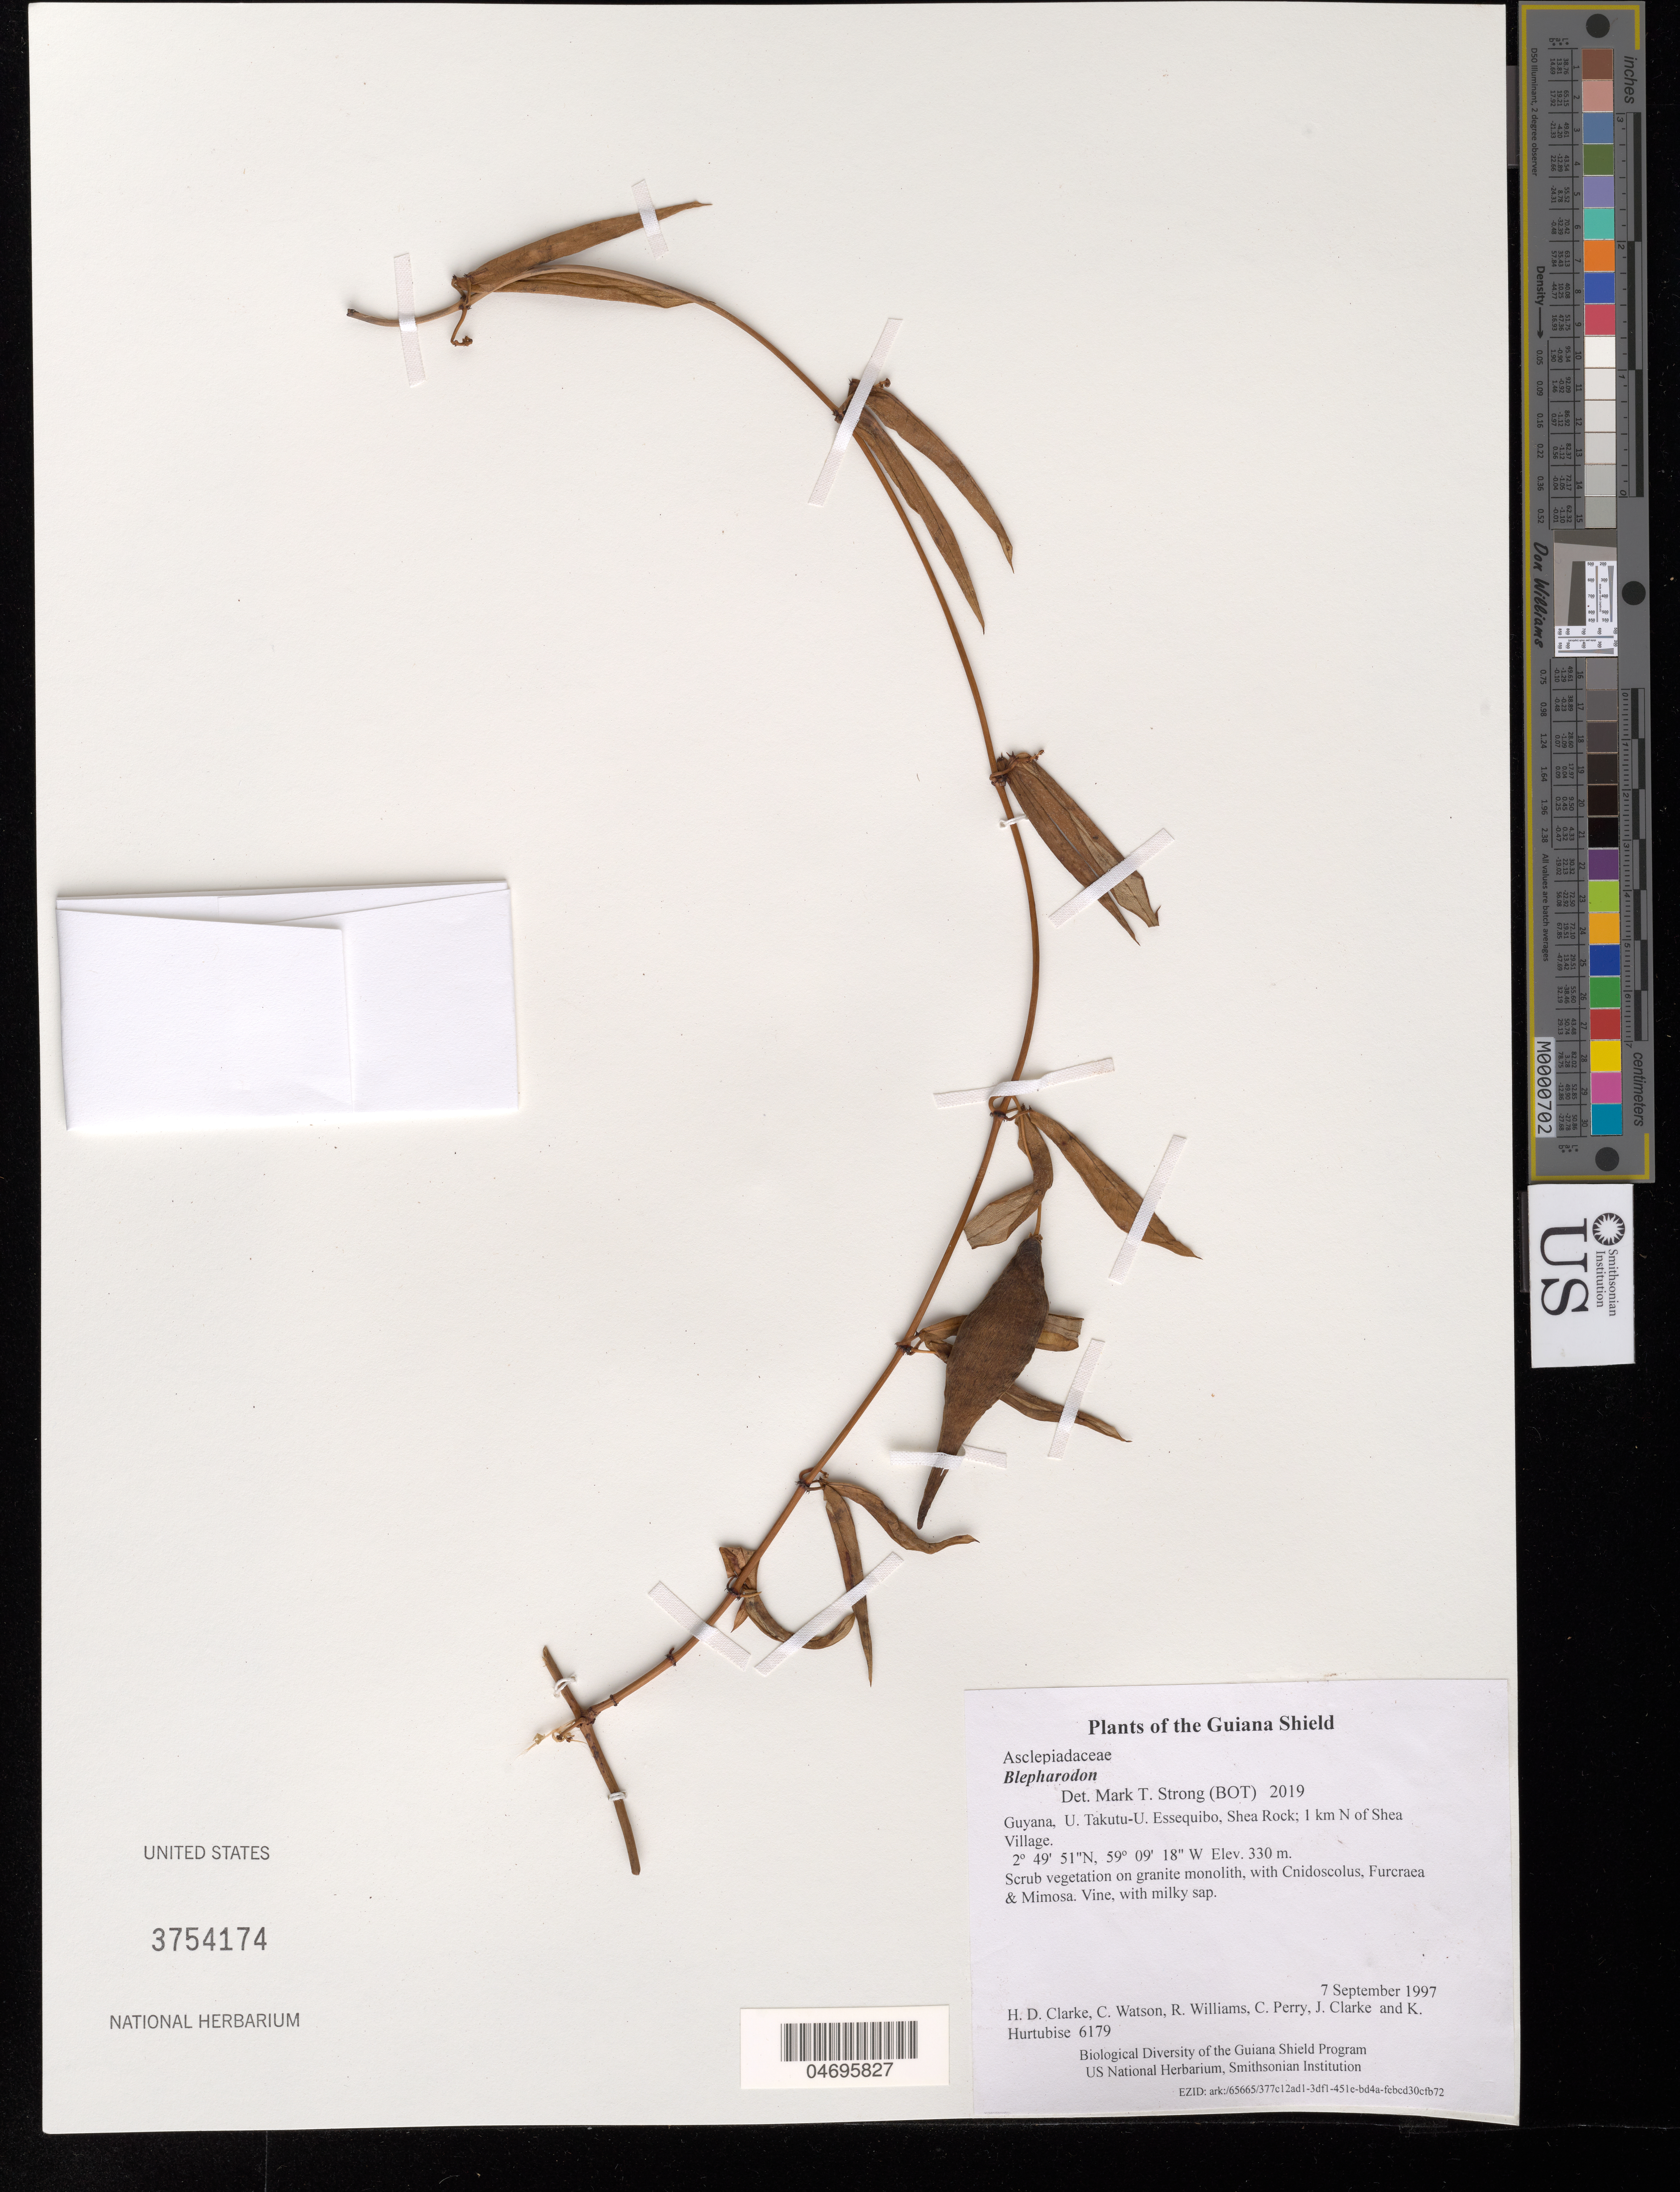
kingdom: Plantae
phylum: Tracheophyta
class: Magnoliopsida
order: Gentianales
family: Apocynaceae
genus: Blepharodon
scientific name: Blepharodon sp.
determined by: Strong, Mark T., (BOT), Smithsonian Institution - National Museum of Natural History (UNITED STATES)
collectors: H. D. Clarke, C. Watson, R. Williams, C. Perry, J. Clarke & K. Hurtubise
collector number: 6179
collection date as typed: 7 September 1997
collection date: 1997-09-07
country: Guyana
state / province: U. Takutu-U. Essequibo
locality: Shea Rock; 1 km N of Shea Village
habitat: Scrub vegetation on granite monolith, with Cnidoscolus, Furcraea & Mimosa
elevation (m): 330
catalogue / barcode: US 3754174